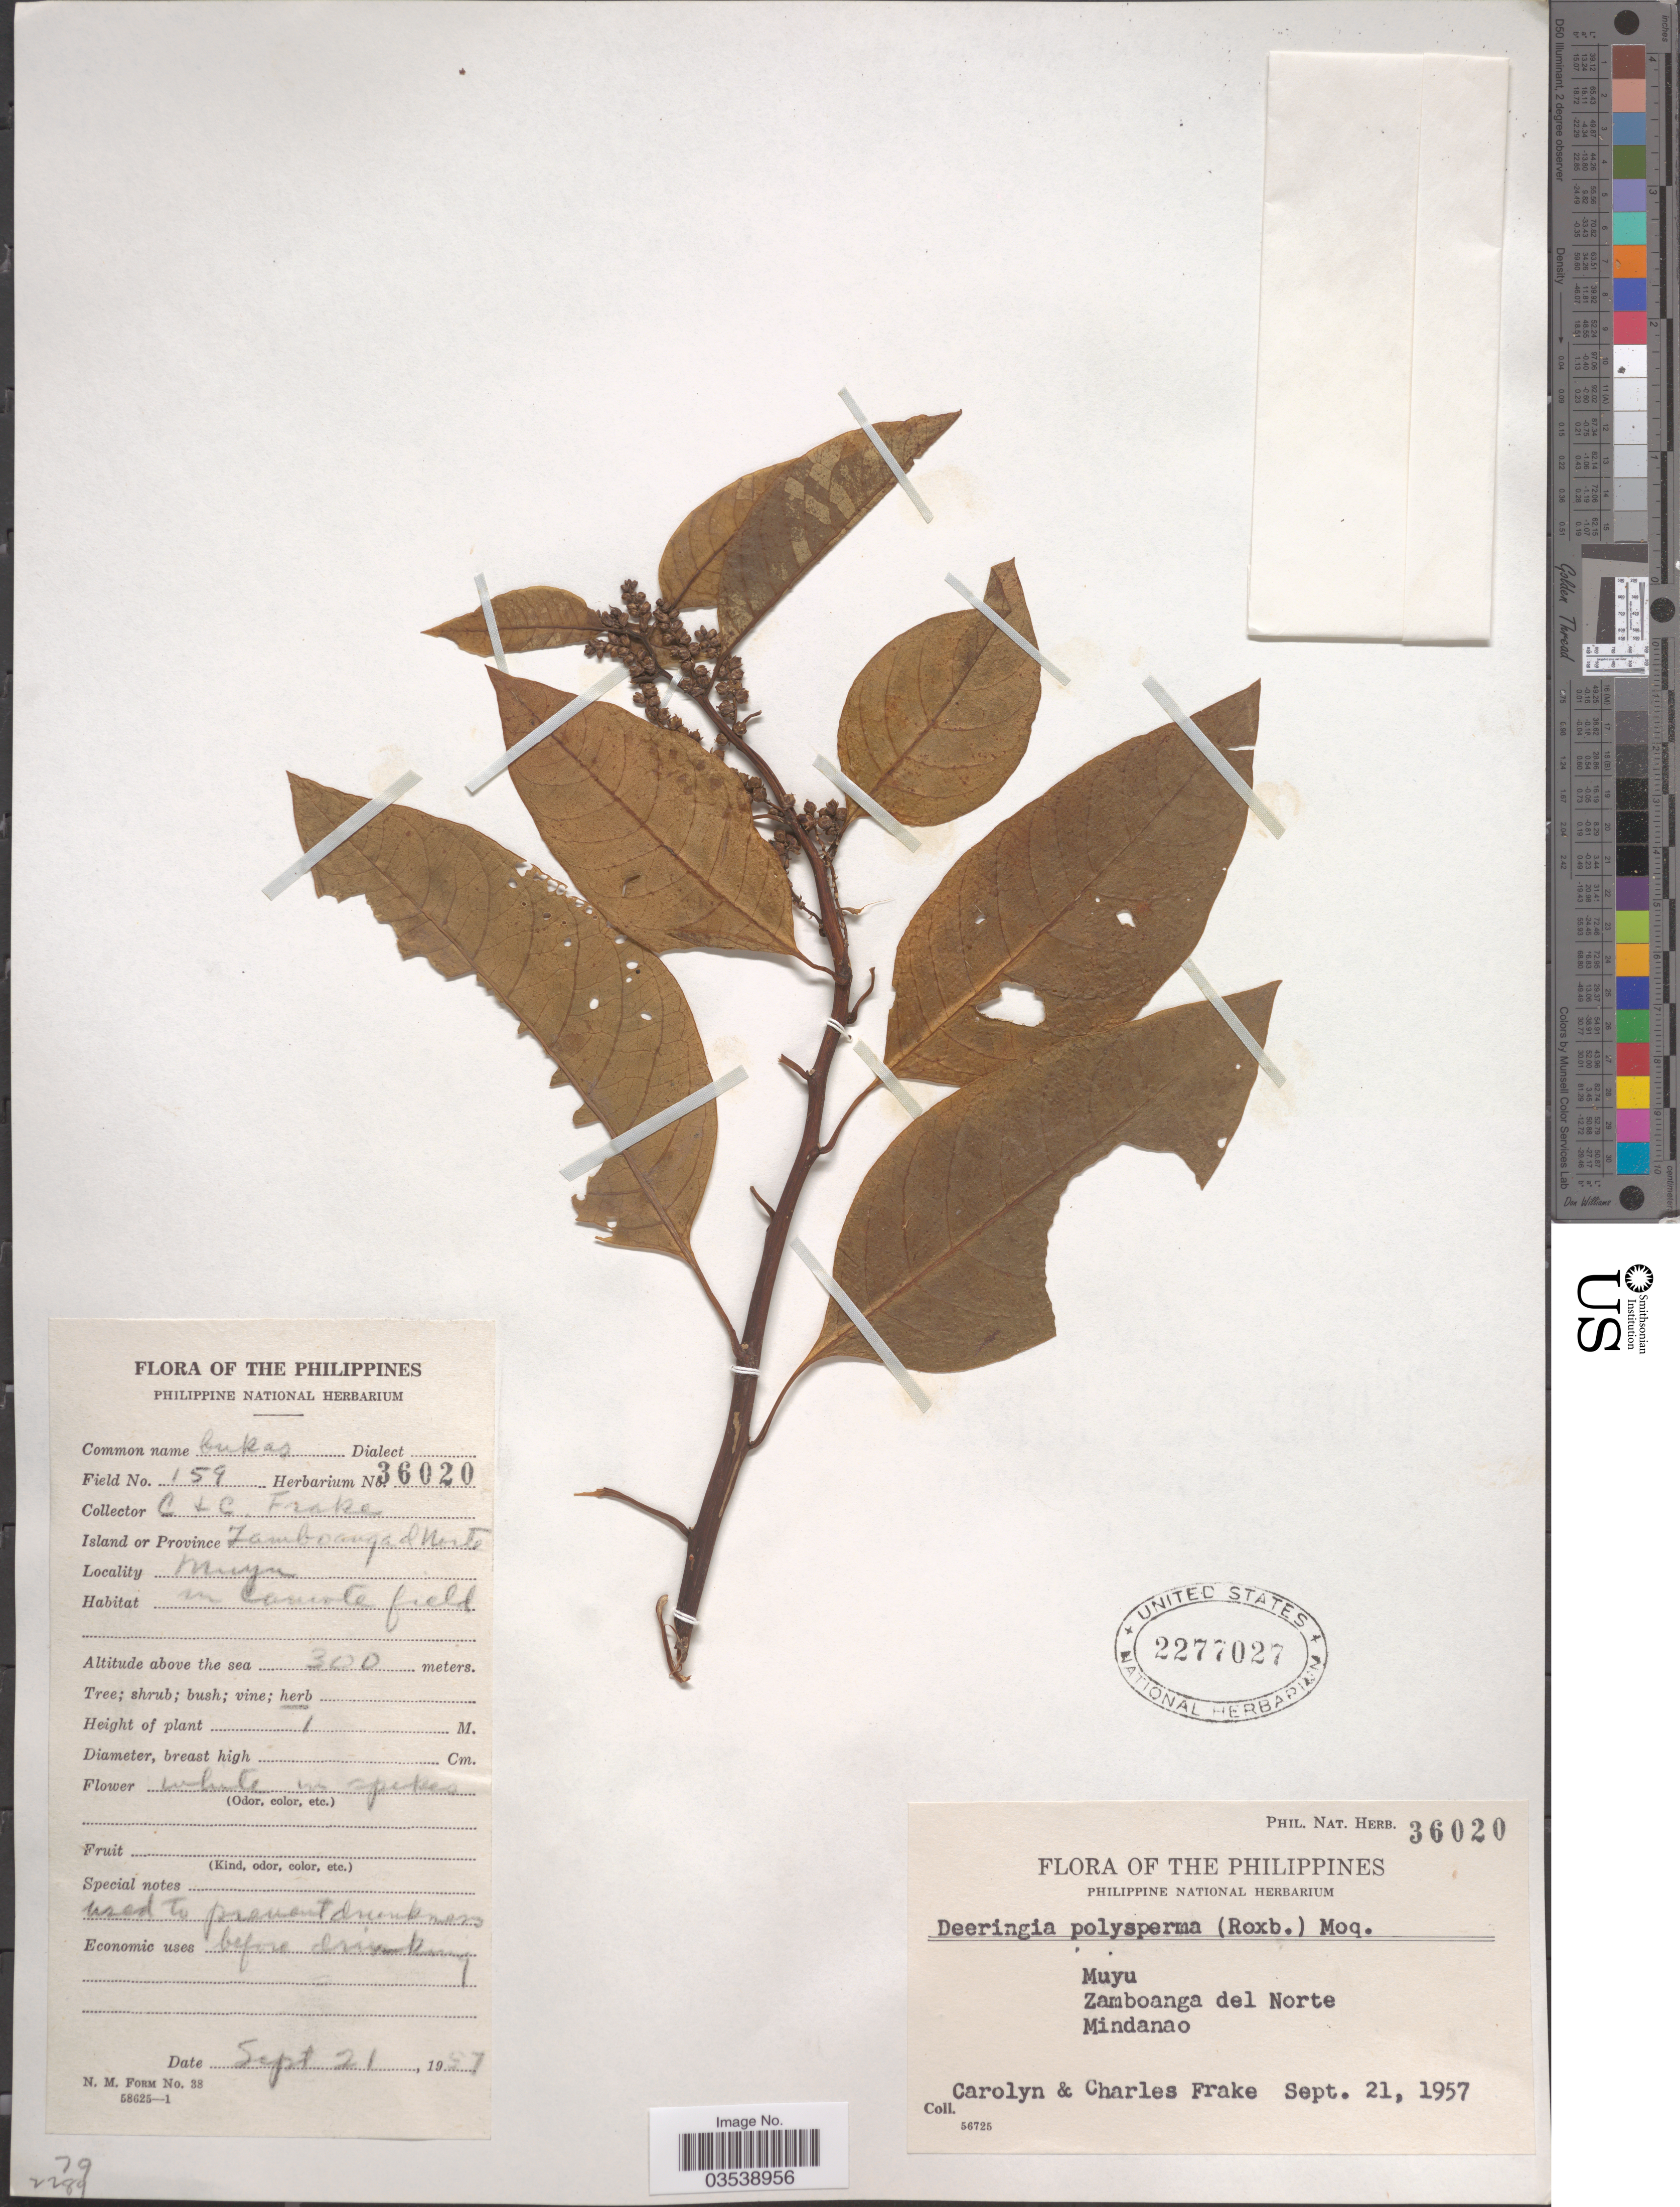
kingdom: Plantae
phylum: Tracheophyta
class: Magnoliopsida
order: Caryophyllales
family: Amaranthaceae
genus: Deeringia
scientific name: Deeringia polysperma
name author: (Roxb.) Moq.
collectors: C. M. Frake & C. O. Frake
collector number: Phil. Nat. Herb. 36020/ 159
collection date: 1957-09-21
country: Philippines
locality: Muyu. Zamboanga del Norte. Mindanao.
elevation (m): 300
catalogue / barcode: US 2277027